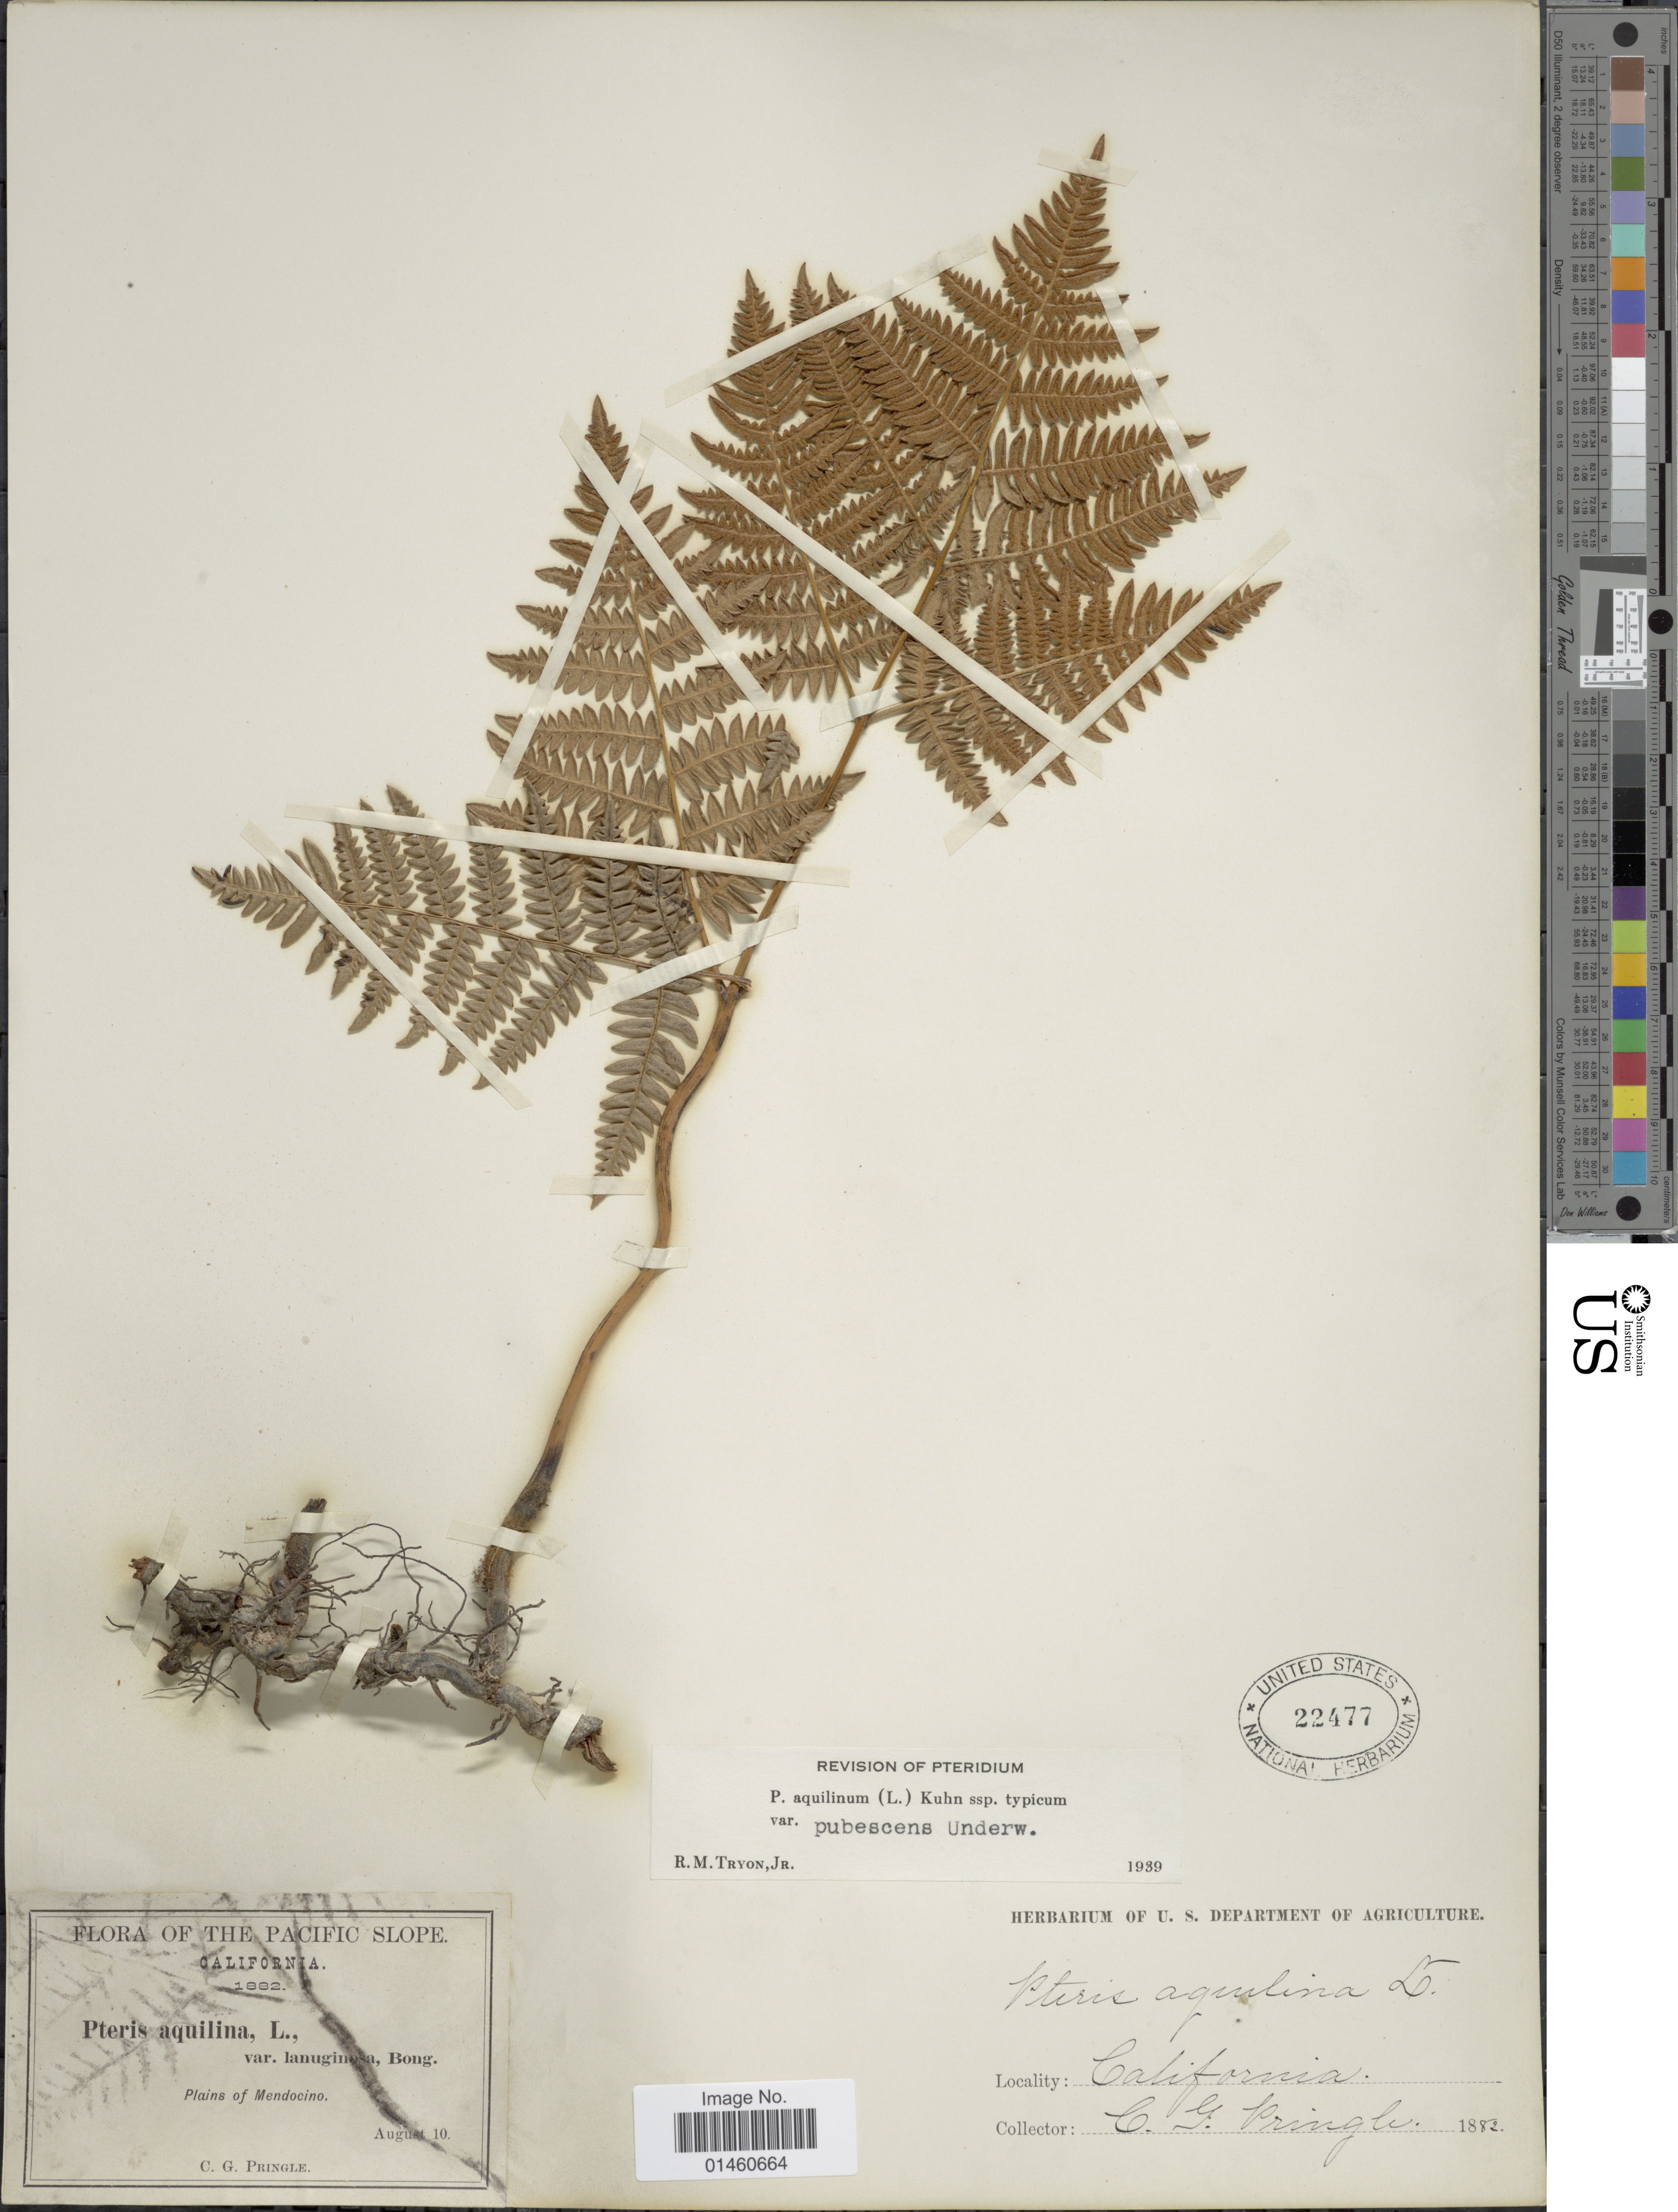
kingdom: Plantae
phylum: Tracheophyta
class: Polypodiopsida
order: Polypodiales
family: Dennstaedtiaceae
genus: Pteridium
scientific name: Pteridium pubescens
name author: (Underw.) Christenh.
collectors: C. G. Pringle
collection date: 1882-08-10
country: United States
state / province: California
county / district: Mendocino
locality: Pacific Slope, Plains of Mendocino.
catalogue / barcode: US 22477